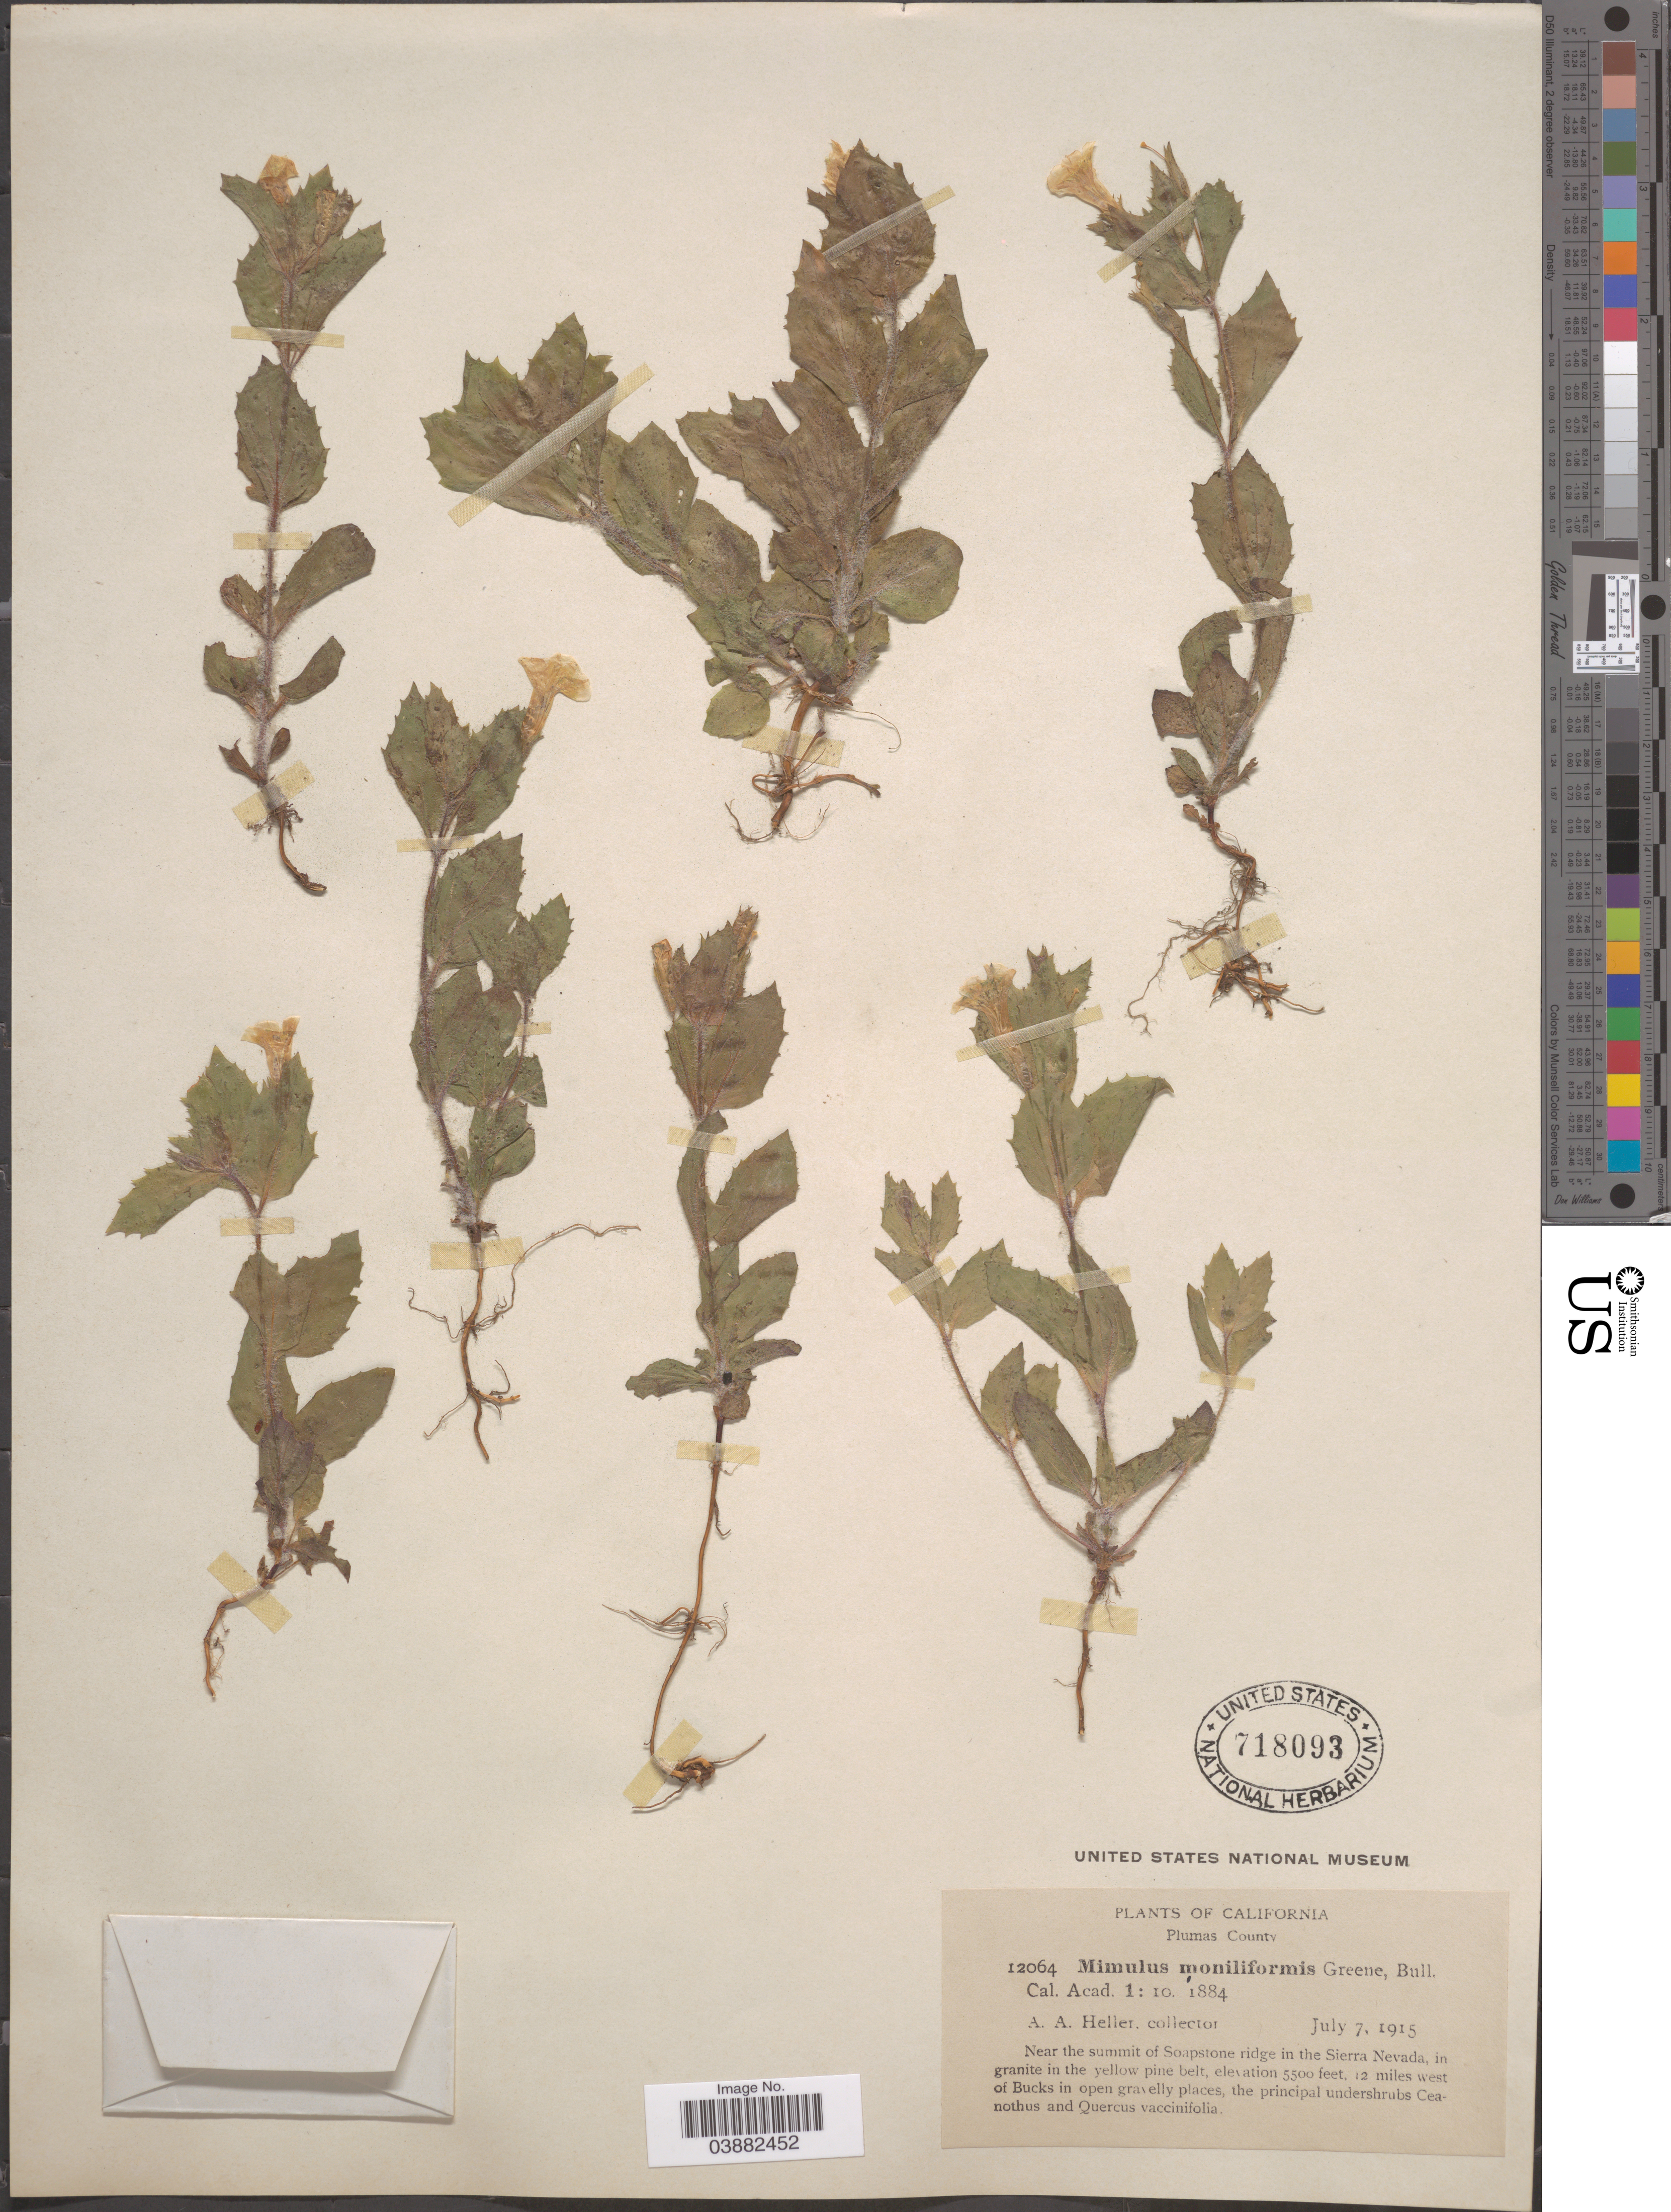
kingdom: Plantae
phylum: Tracheophyta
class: Magnoliopsida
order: Lamiales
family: Phrymaceae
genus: Mimulus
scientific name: Mimulus moniliformis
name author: Greene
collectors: A. A. Heller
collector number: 12064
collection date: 1915-07-07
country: United States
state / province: California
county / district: Plumas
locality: Plumas County. Near the summit of Soapstone ridge in the Sierra Nevada, 12 miles west of Bucks in open gravelley places.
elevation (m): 1676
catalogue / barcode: US 718093